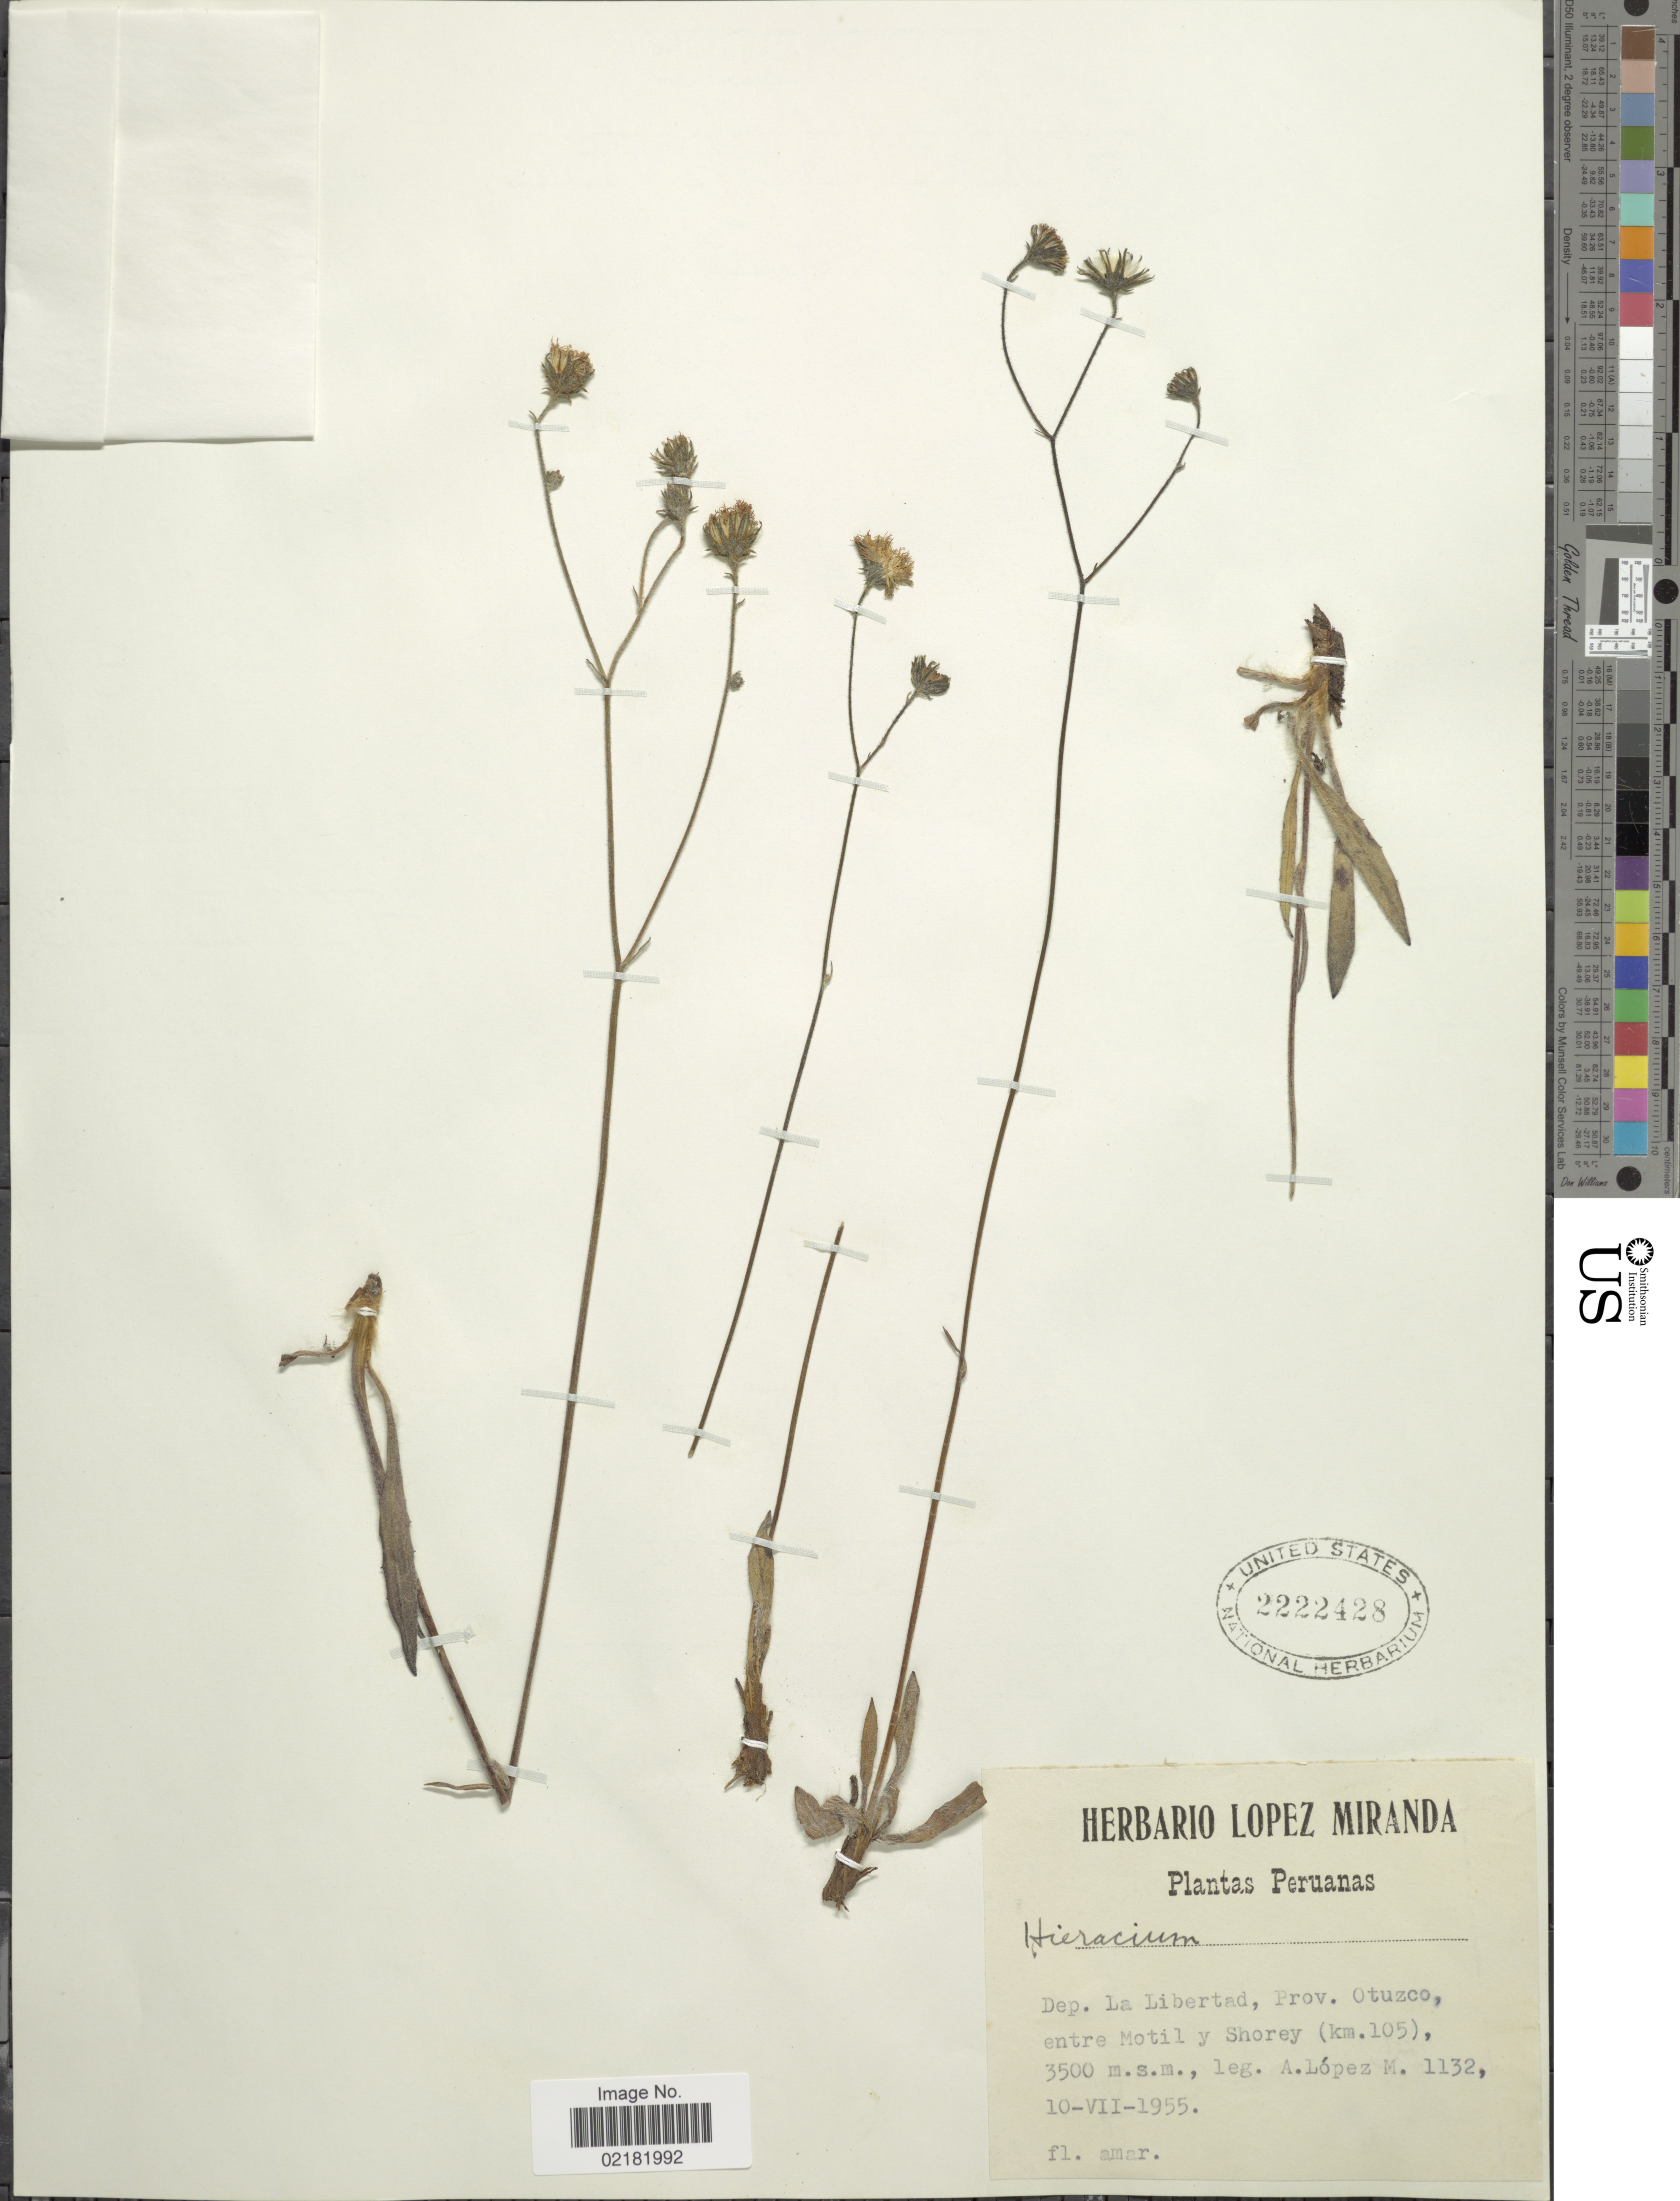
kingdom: Plantae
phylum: Tracheophyta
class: Magnoliopsida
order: Asterales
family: Asteraceae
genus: Hieracium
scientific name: Hieracium repandulare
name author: Druce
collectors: A. López M.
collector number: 1132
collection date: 1955-07-10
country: Peru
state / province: La Libertad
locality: Prov. Otuzco, entre Motil y Shorey (km. 105).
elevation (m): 3500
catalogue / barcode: US 2222428